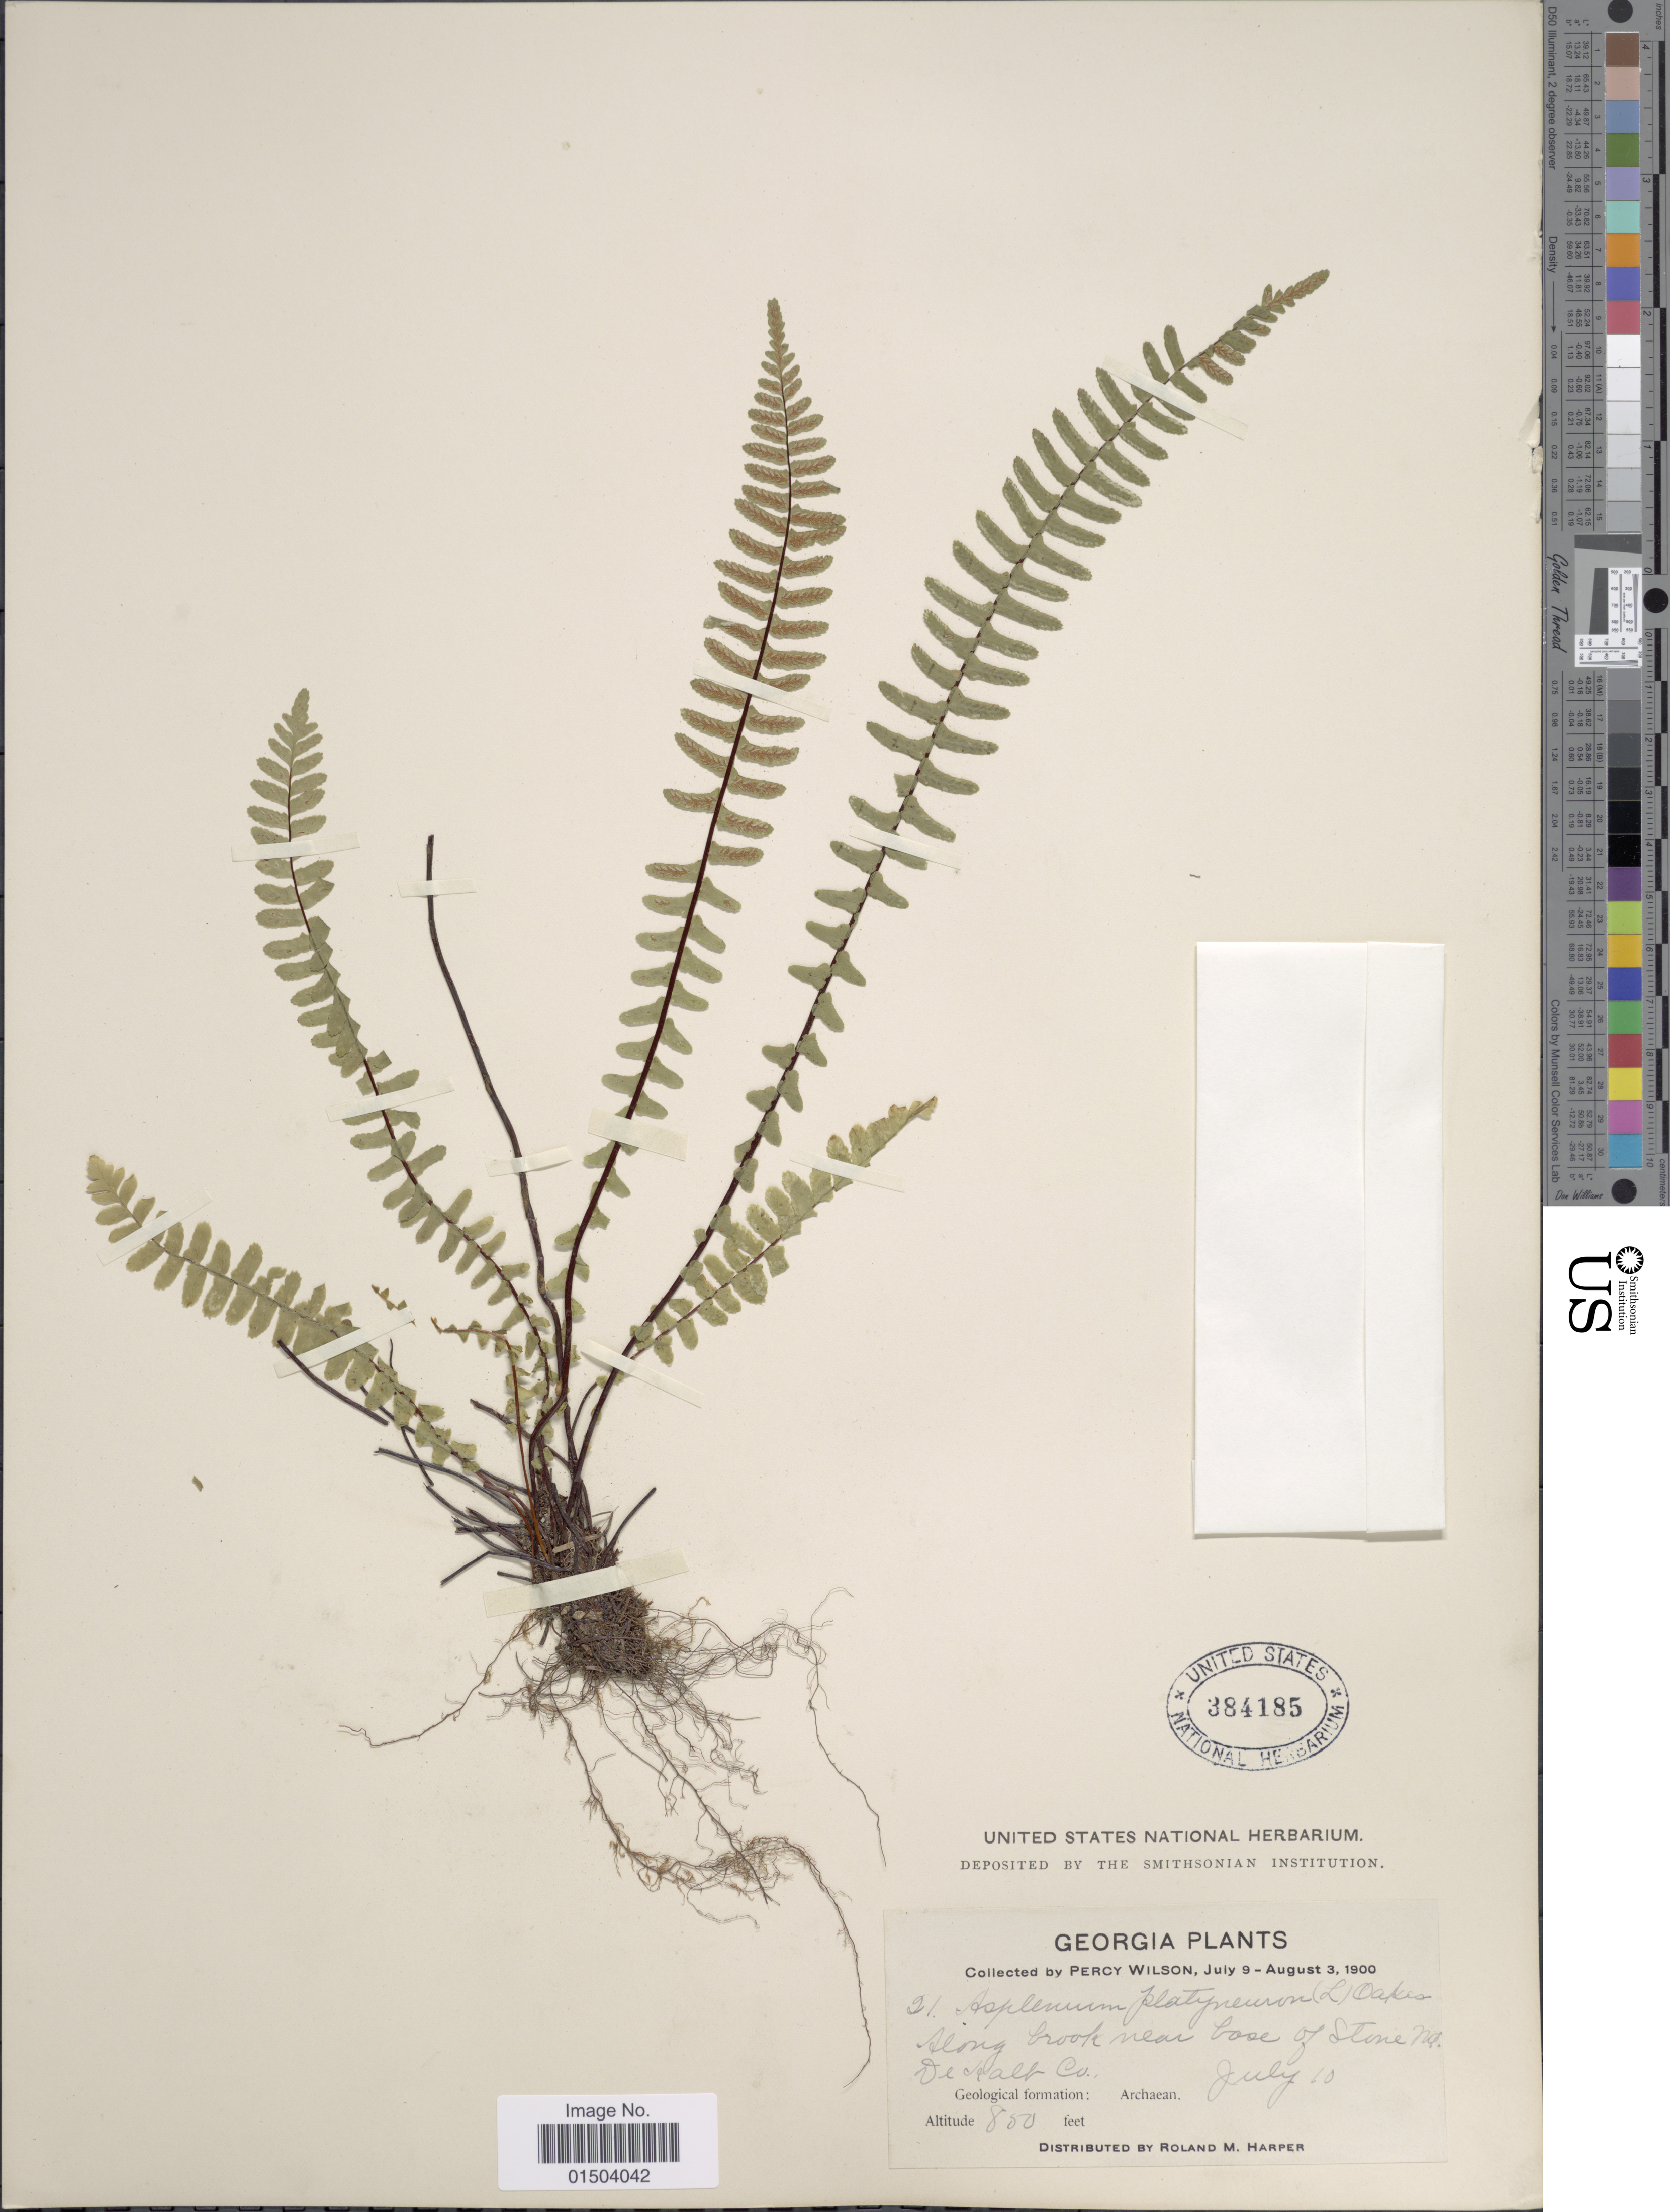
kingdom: Plantae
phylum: Tracheophyta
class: Polypodiopsida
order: Polypodiales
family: Aspleniaceae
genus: Asplenium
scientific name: Asplenium platyneuron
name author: (L.) Britton, Stearns & Poggenb.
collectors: P. Wilson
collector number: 21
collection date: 1900-07-10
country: United States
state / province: Georgia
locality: Along Crook near base of Stone Mt. De Kalb Co. Geological formation: Archaean.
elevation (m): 259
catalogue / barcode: US 384185